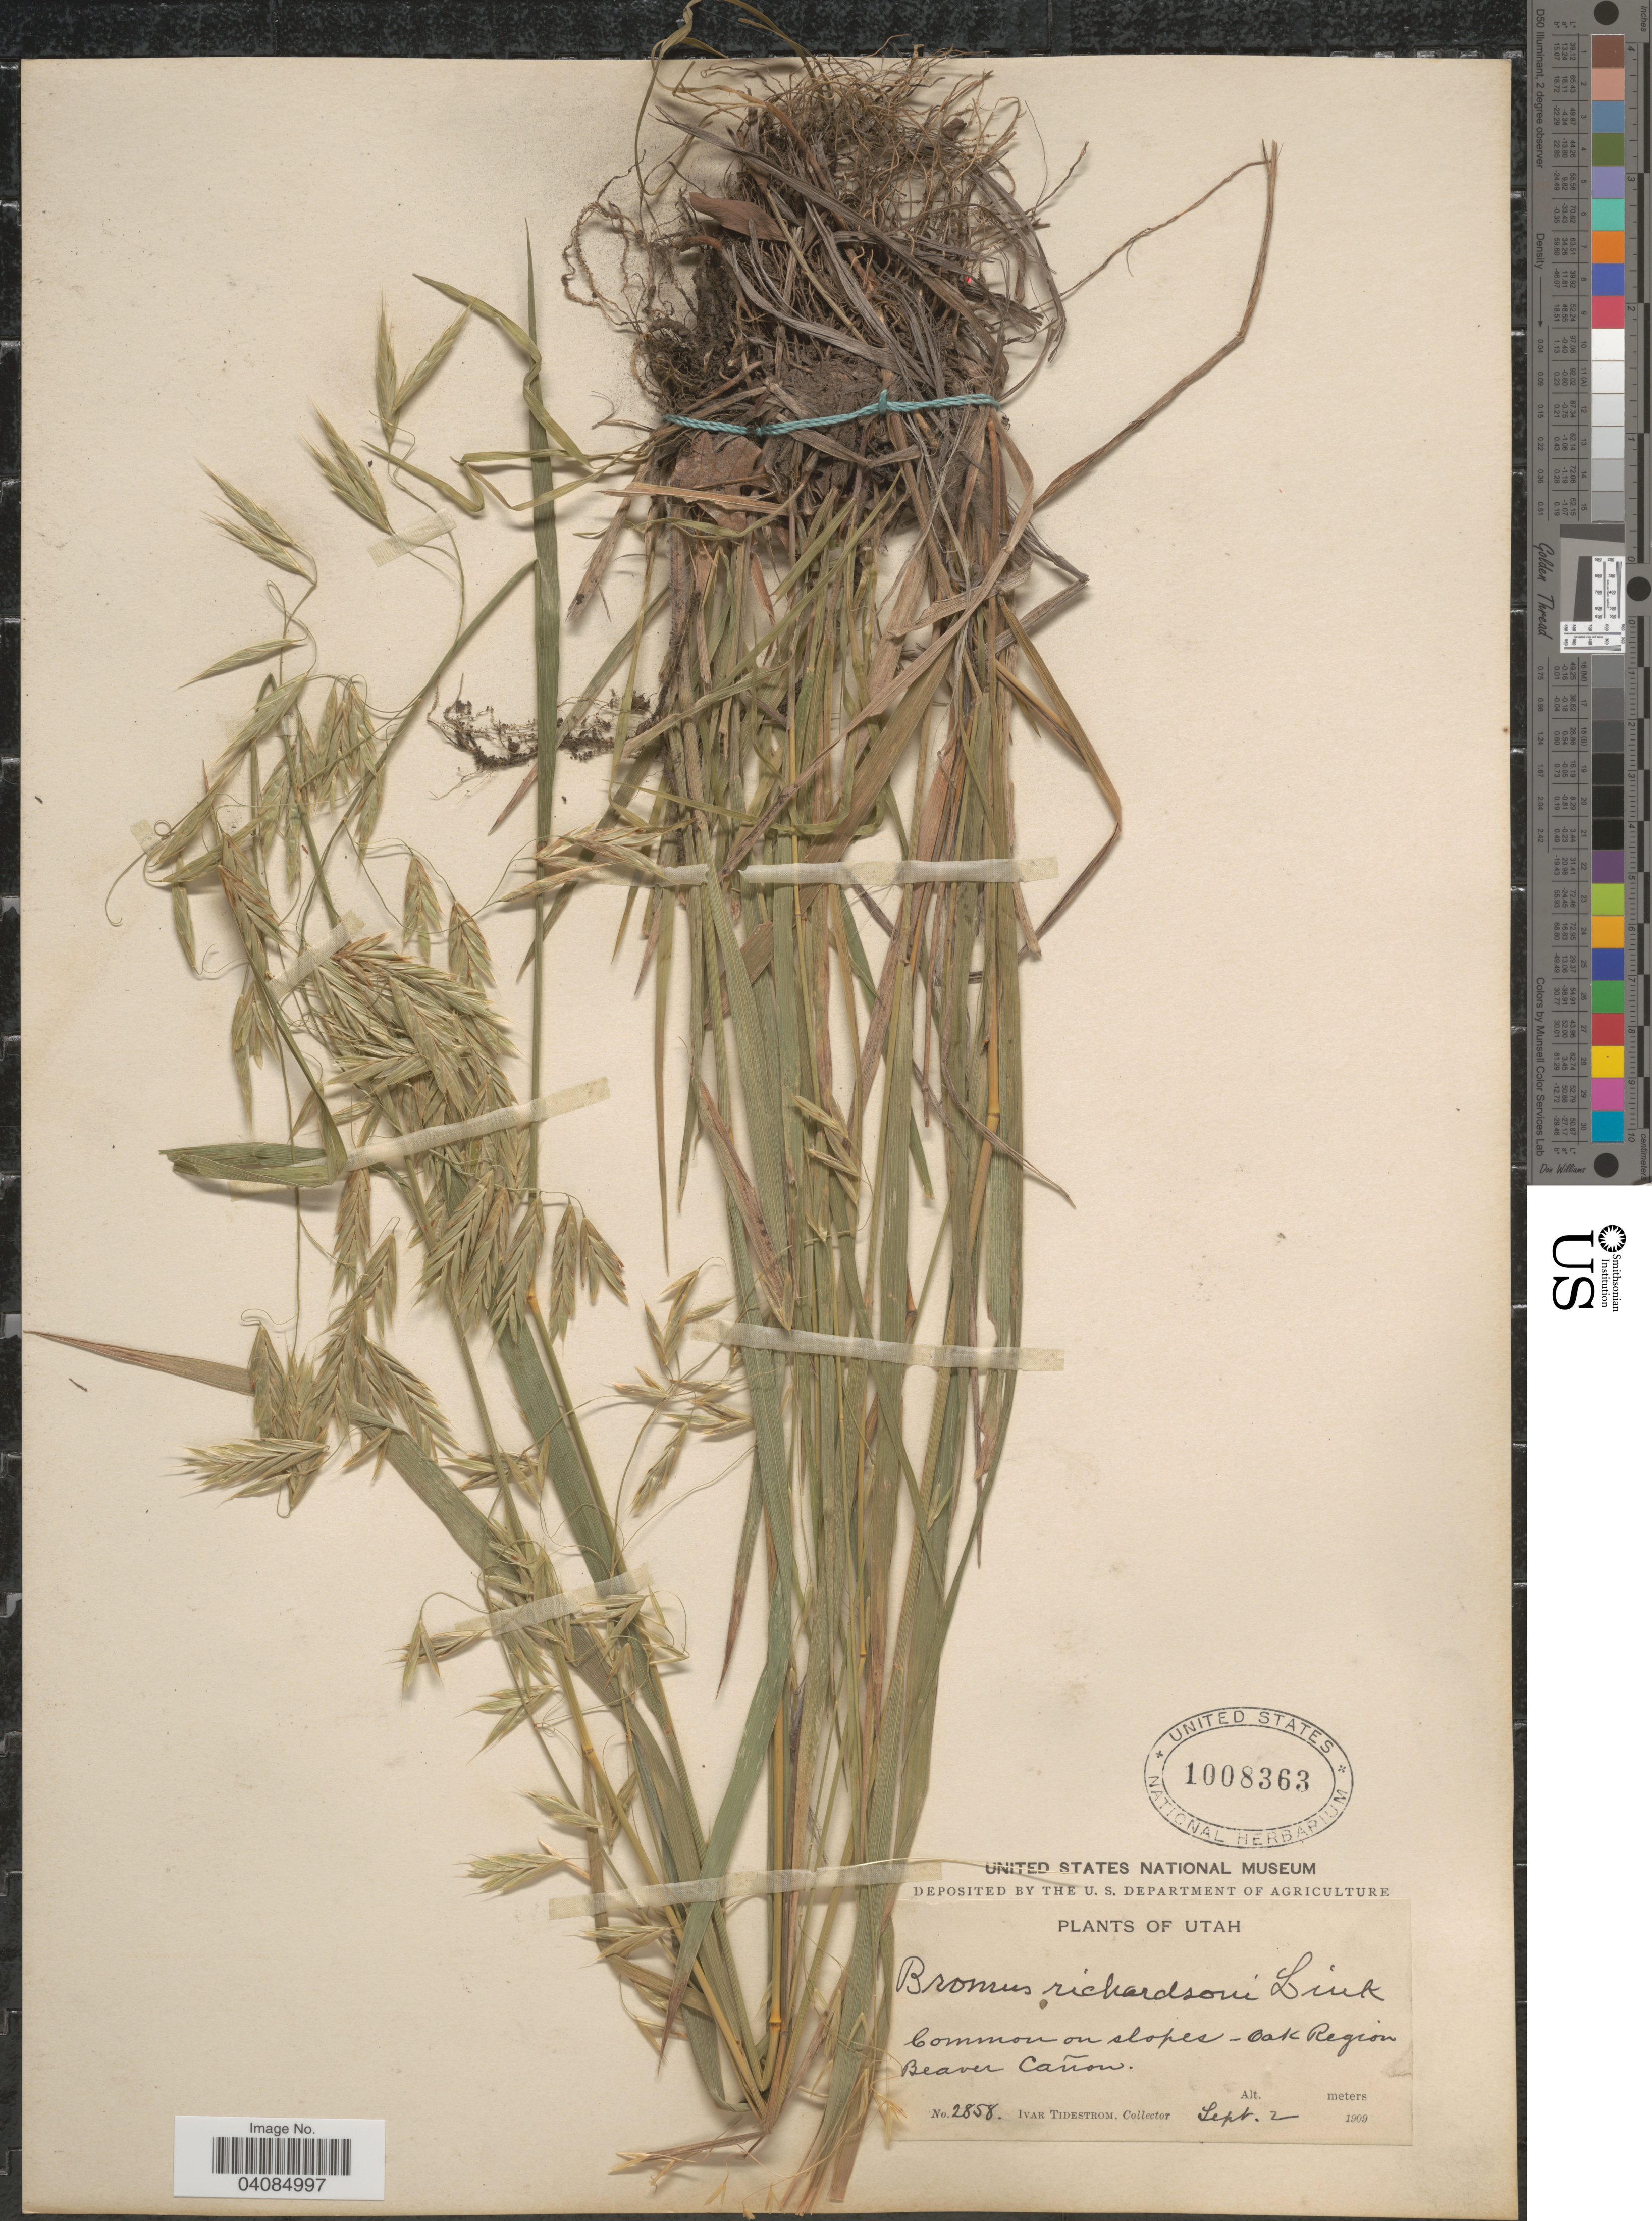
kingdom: Plantae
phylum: Tracheophyta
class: Liliopsida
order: Poales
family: Poaceae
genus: Bromus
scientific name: Bromus racemosus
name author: L.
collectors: I. F. Tidestrom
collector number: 2858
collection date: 1909-09-02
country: United States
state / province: Utah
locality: Common on slopes-oak Region. Beaver Cañon.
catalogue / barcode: US 1008363